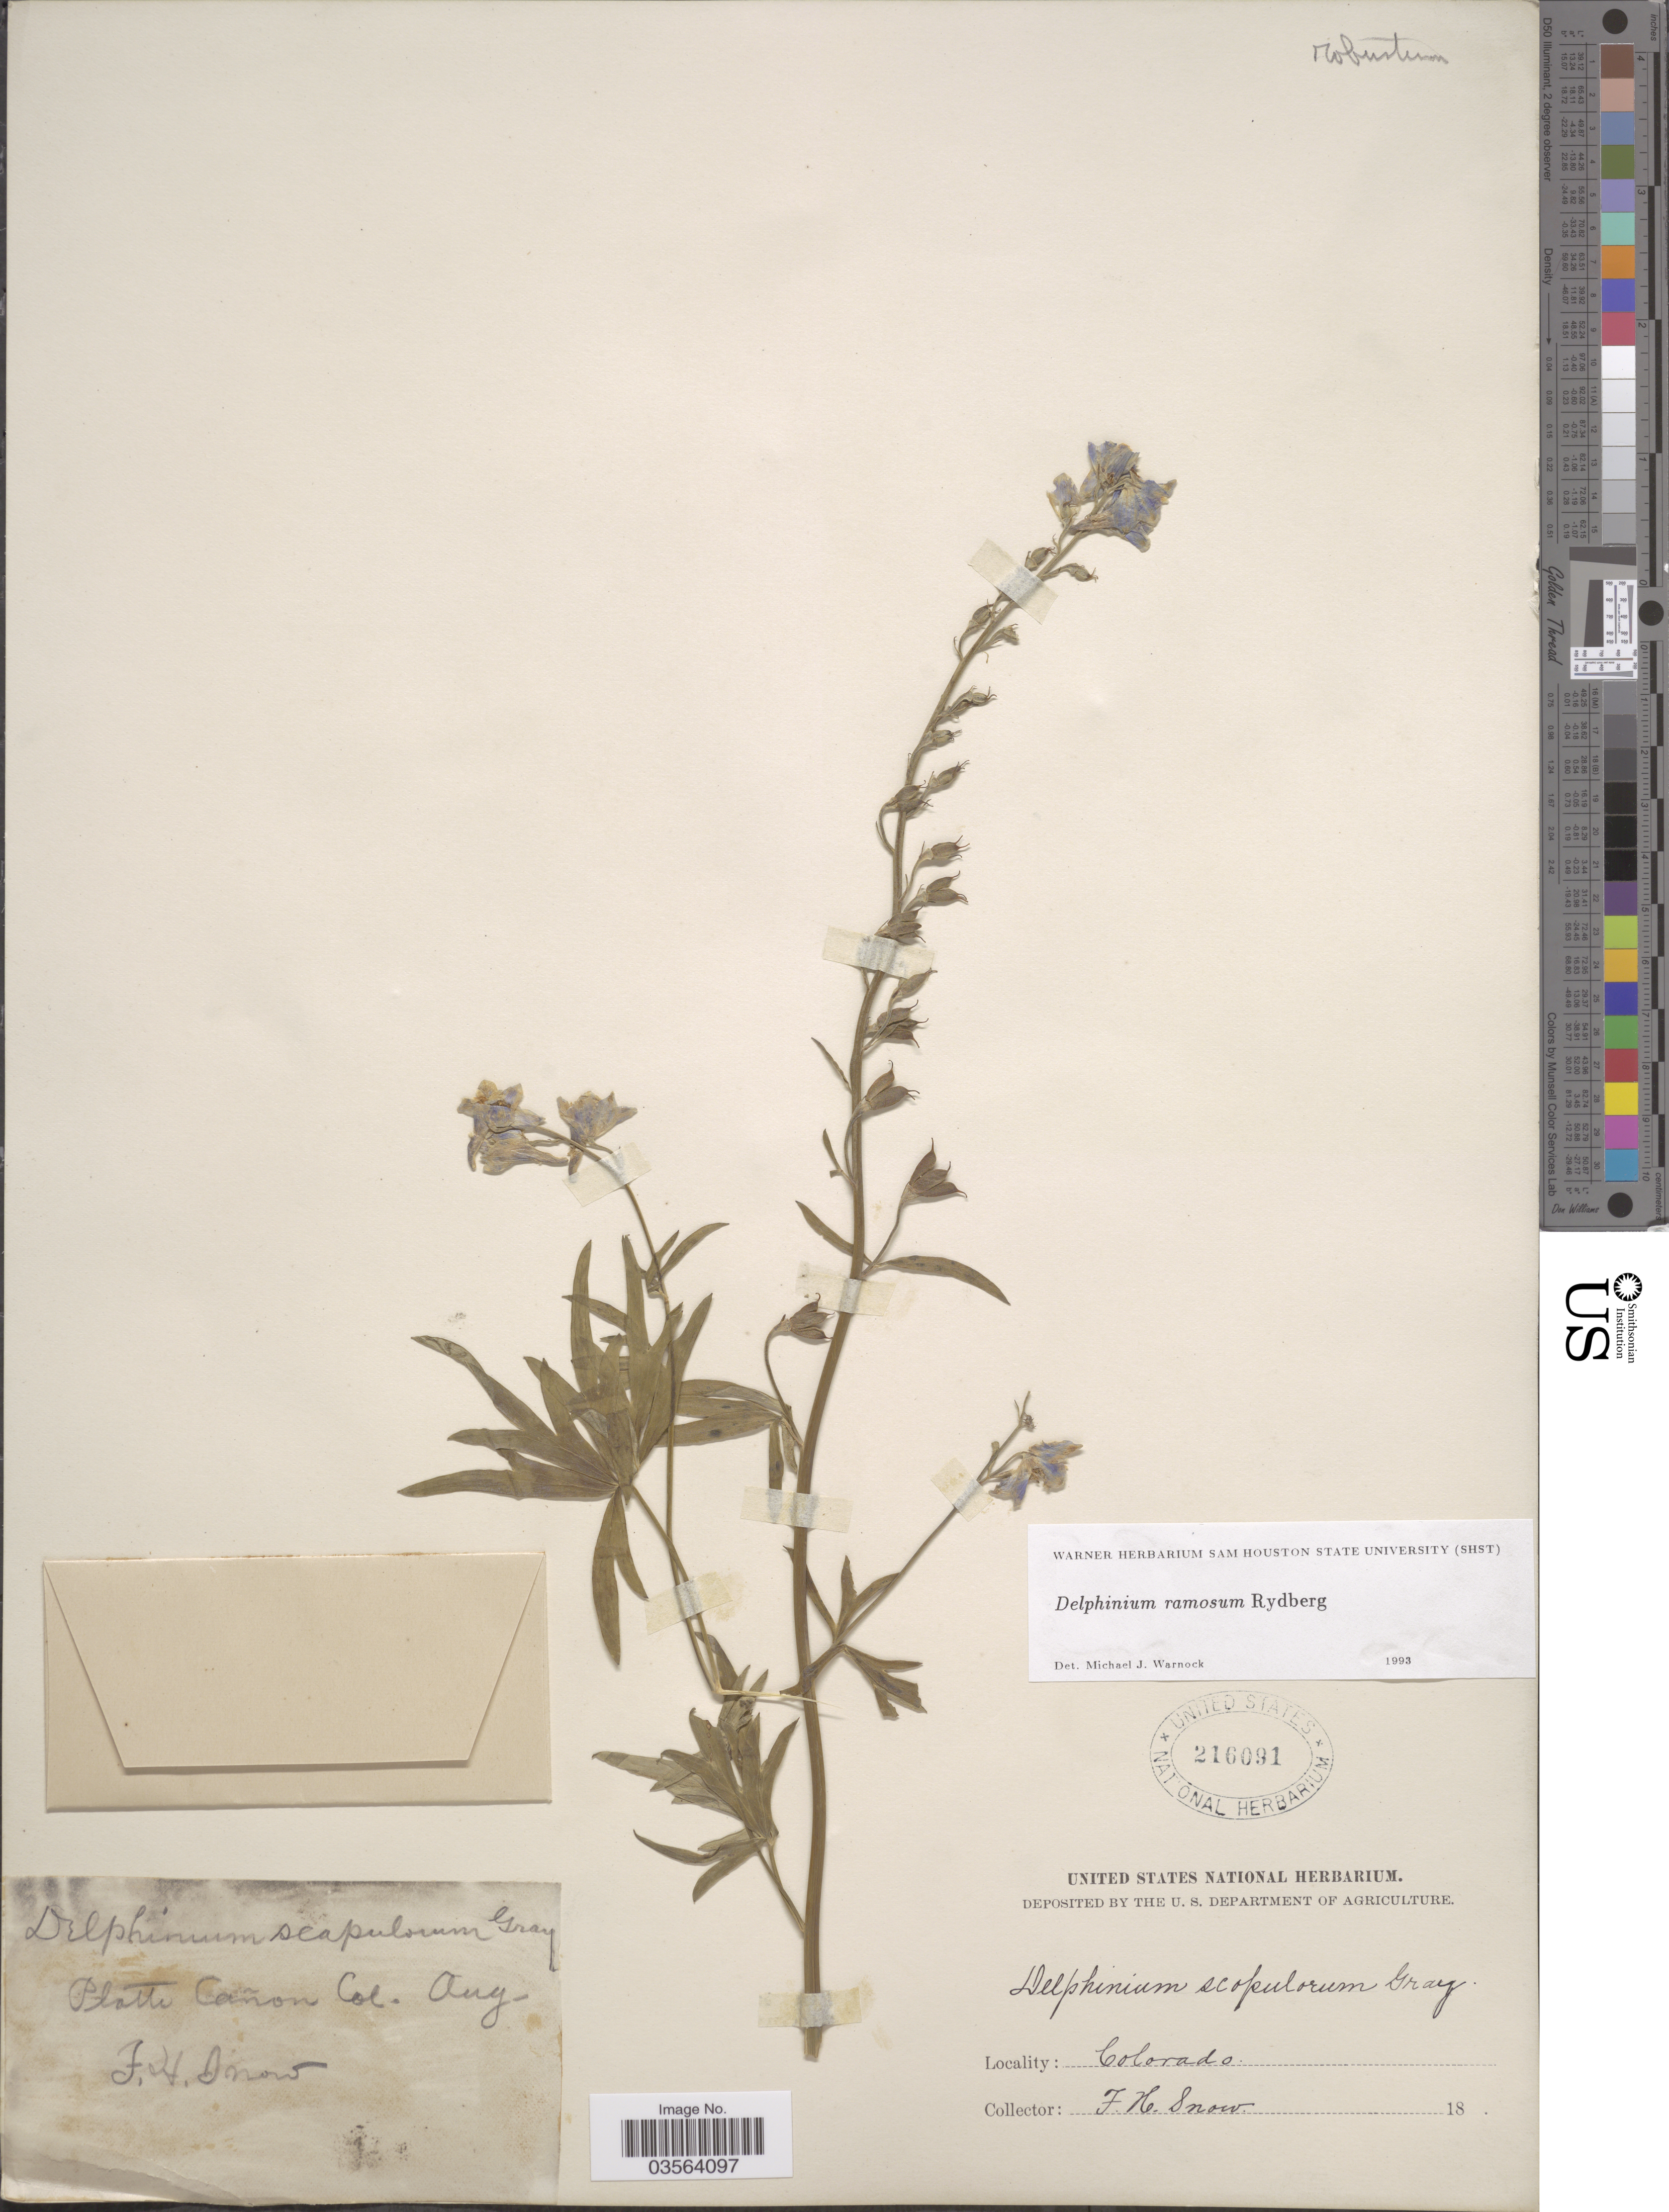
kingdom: Plantae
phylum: Tracheophyta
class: Magnoliopsida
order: Ranunculales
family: Ranunculaceae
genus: Delphinium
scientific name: Delphinium ramosum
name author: Rydb.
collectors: F. H. Snow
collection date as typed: Aug 18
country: United States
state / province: Colorado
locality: Platte Cañon.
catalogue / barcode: US 216091